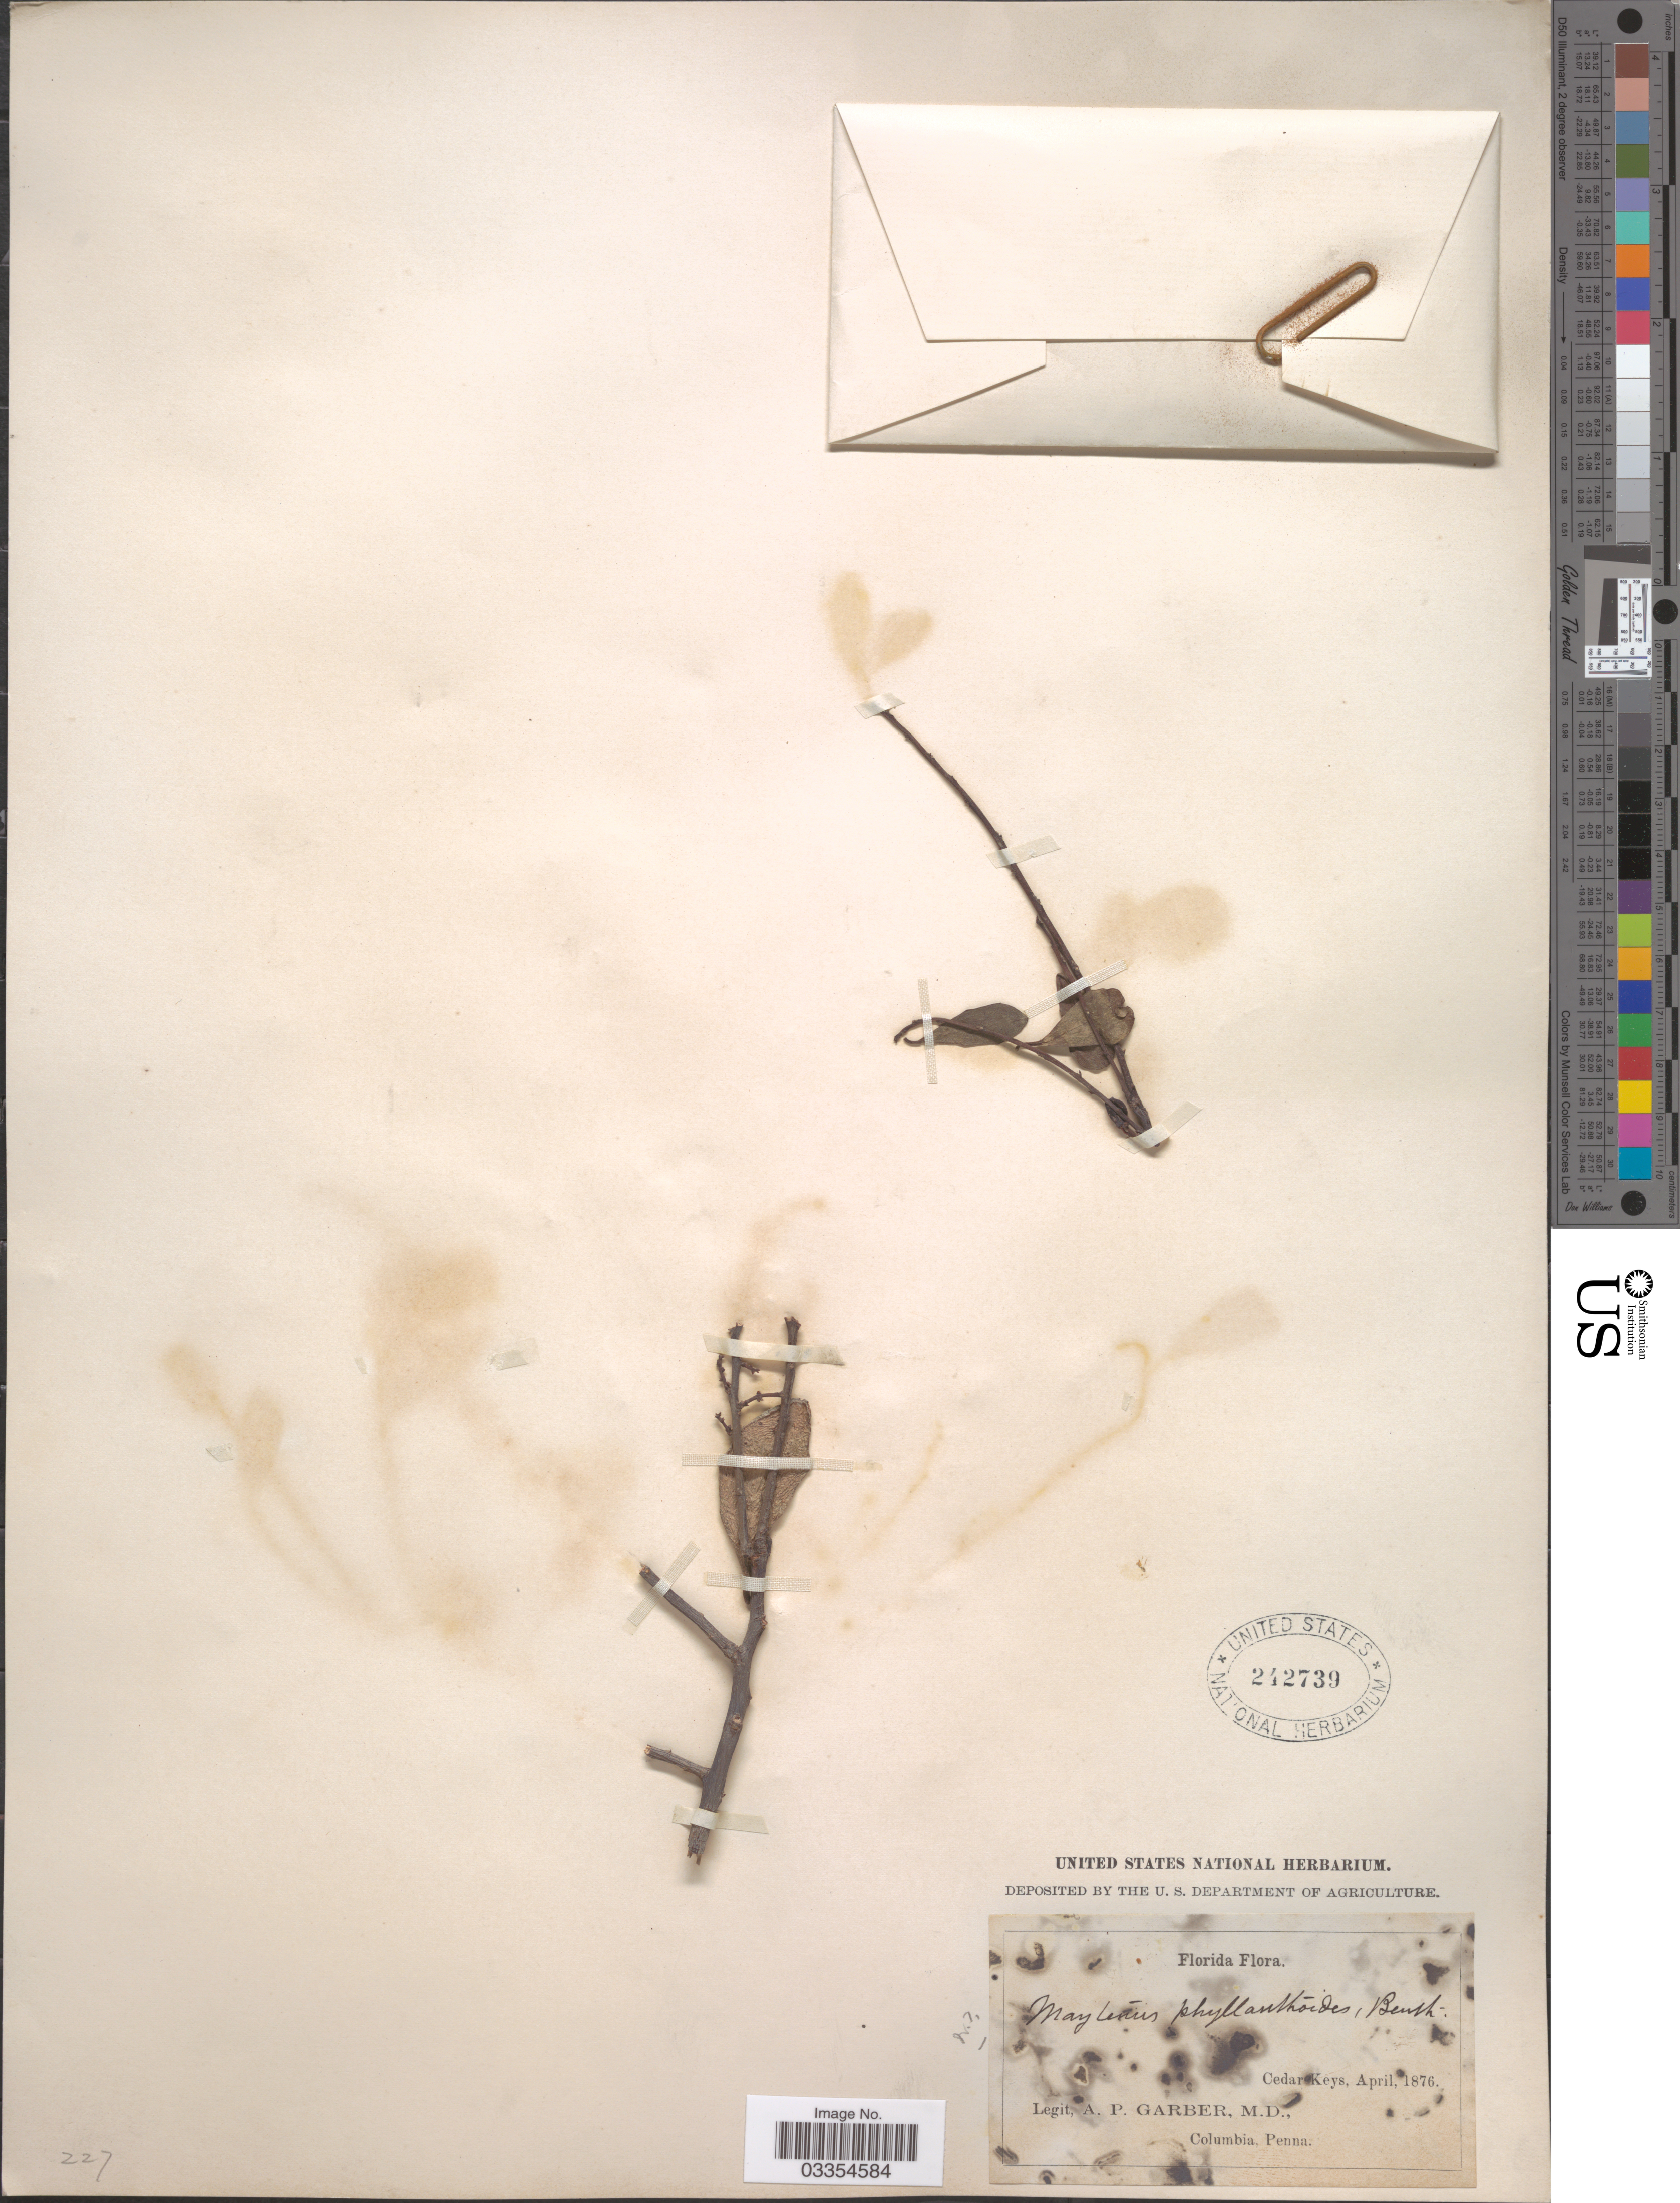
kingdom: Plantae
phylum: Tracheophyta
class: Magnoliopsida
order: Celastrales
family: Celastraceae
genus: Tricerma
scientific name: Tricerma phyllanthoides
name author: (Benth.) Lundell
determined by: Strong, Mark T., (BOT), Smithsonian Institution - National Museum of Natural History (UNITED STATES)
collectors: A. P. Garber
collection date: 1876-04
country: United States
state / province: Florida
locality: Cedar Keys.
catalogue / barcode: US 242739